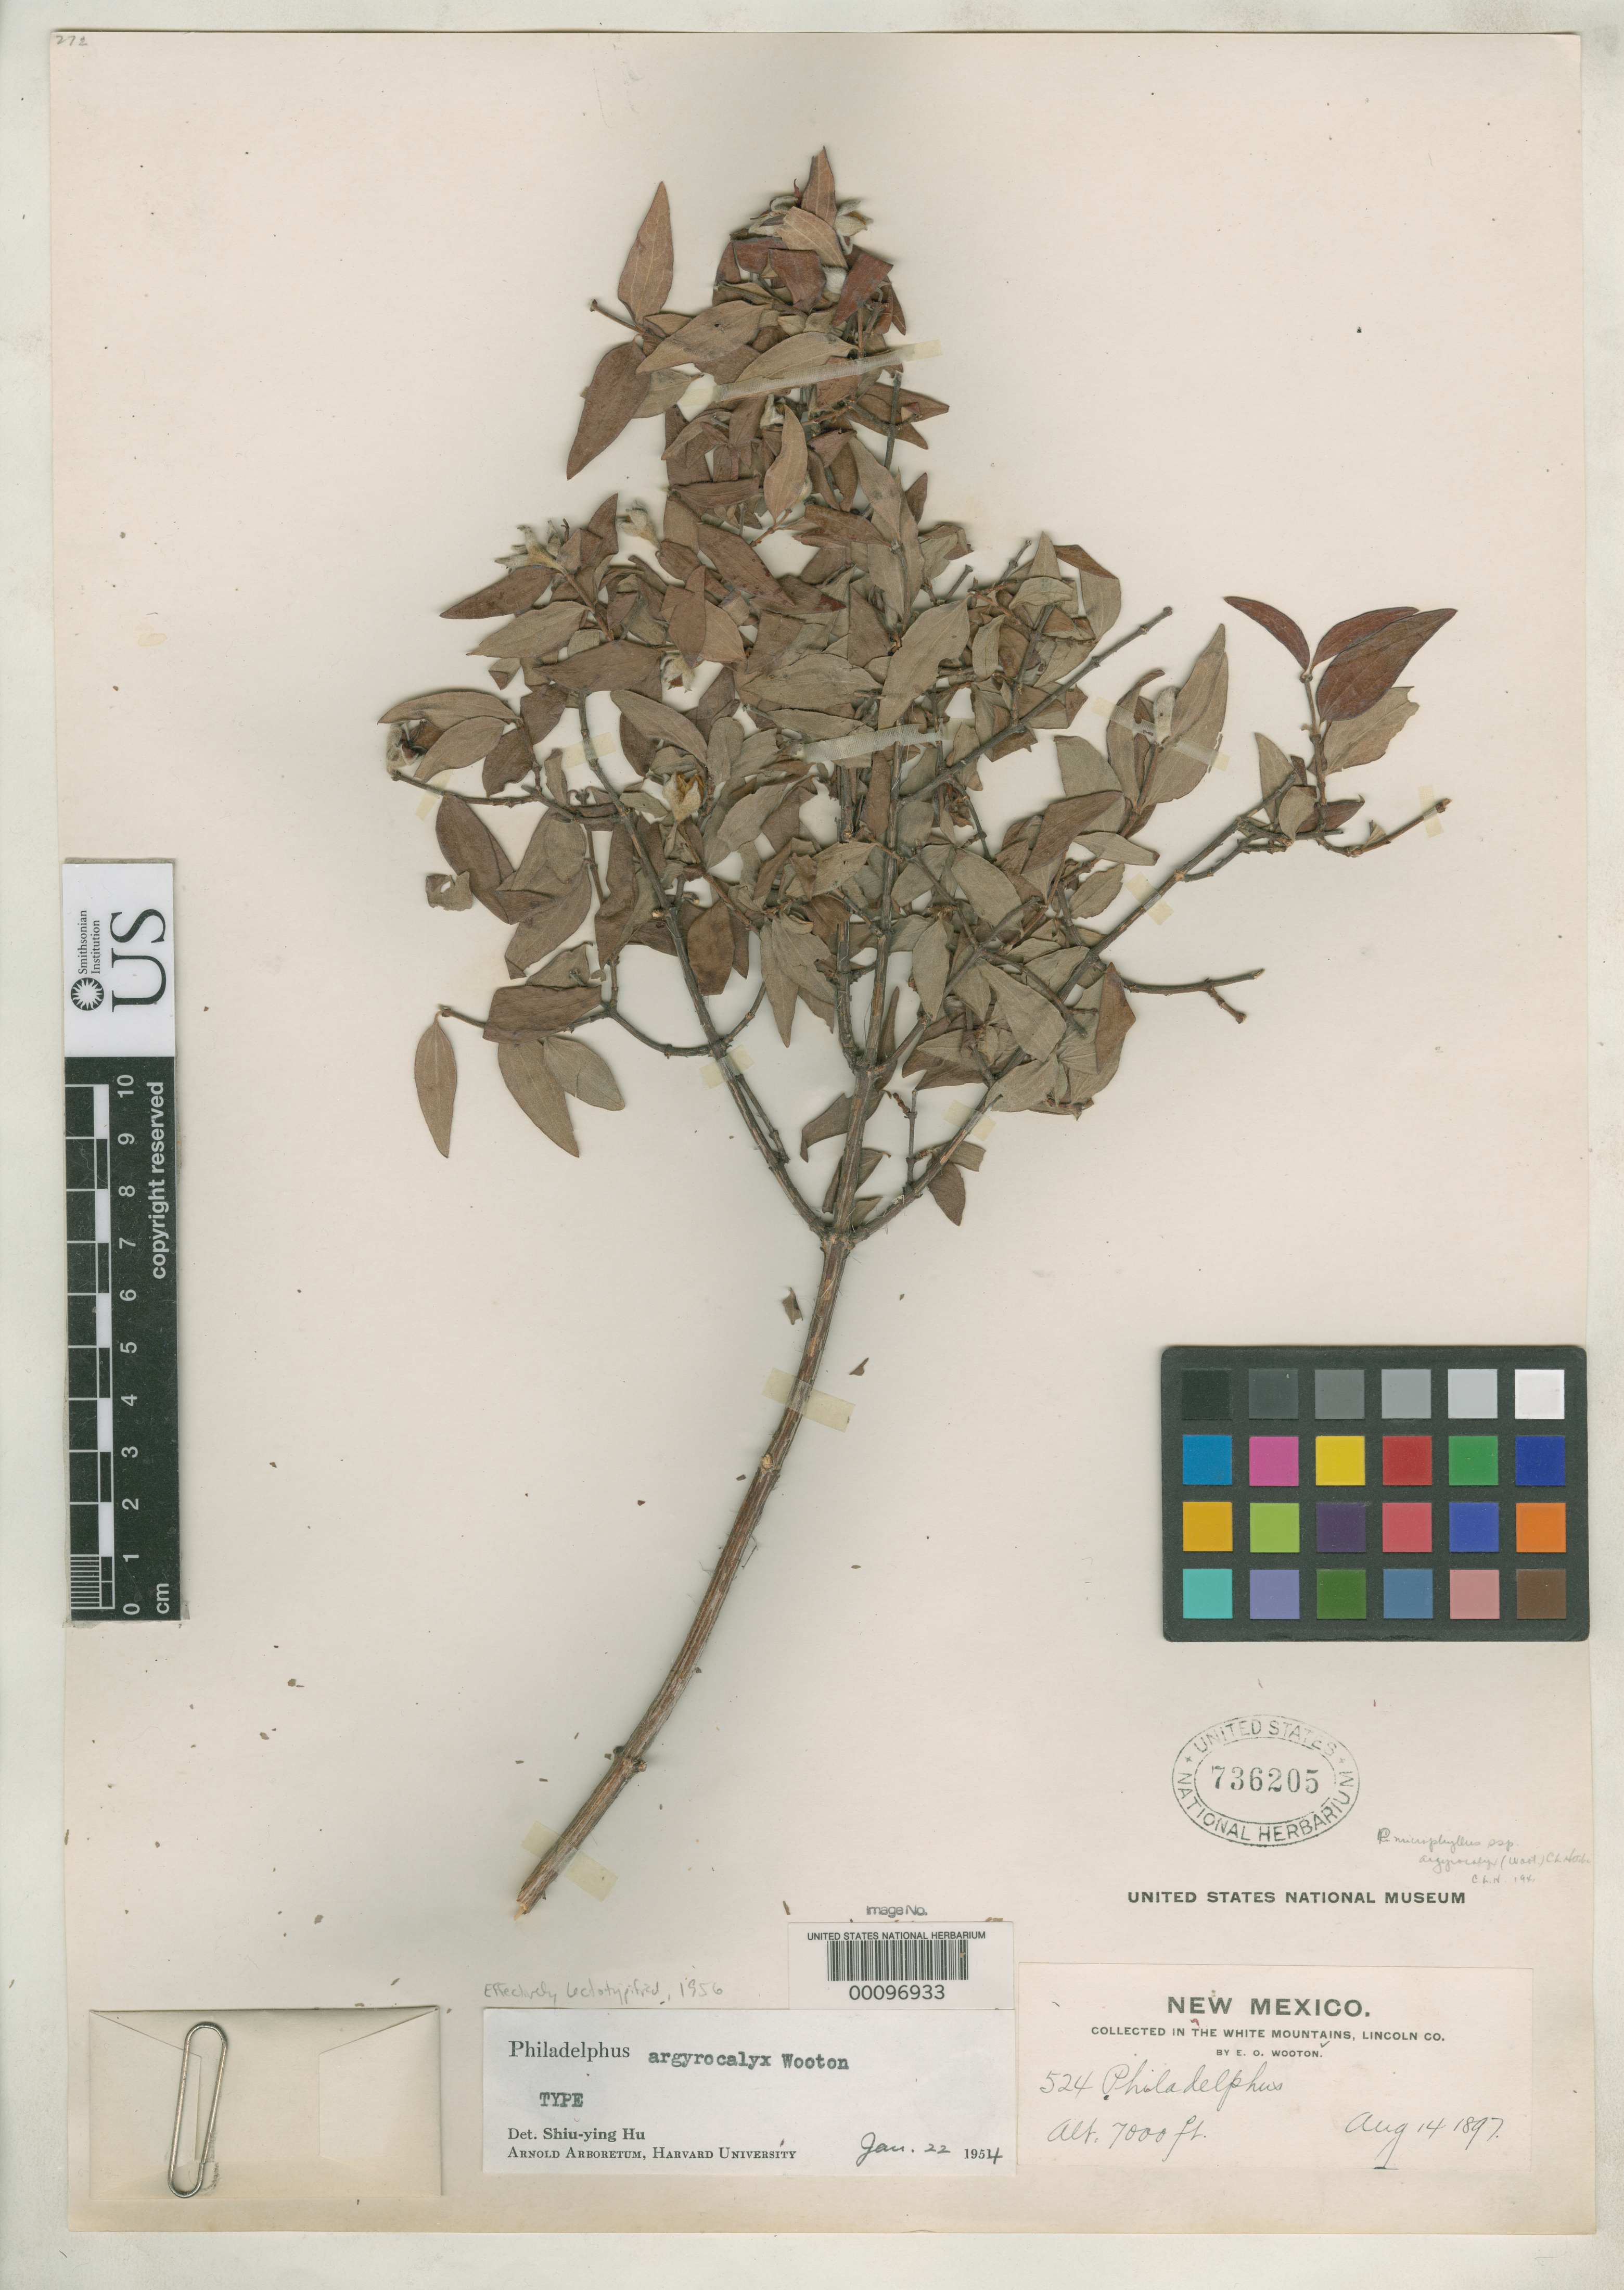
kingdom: Plantae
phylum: Tracheophyta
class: Magnoliopsida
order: Cornales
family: Hydrangeaceae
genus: Philadelphus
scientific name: Philadelphus argyrocalyx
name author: Wooton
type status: Lectotype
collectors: E. O. Wooton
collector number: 524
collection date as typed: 14 Aug 1897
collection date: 1897-08-14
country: United States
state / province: New Mexico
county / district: Lincoln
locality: White Mountains, Lincoln Co.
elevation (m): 2134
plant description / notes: One of several collections cited in protologue with no designation of type; first-step lectotypification made by Wooton, Fl. New Mexico 300 (1915).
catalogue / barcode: US 736205